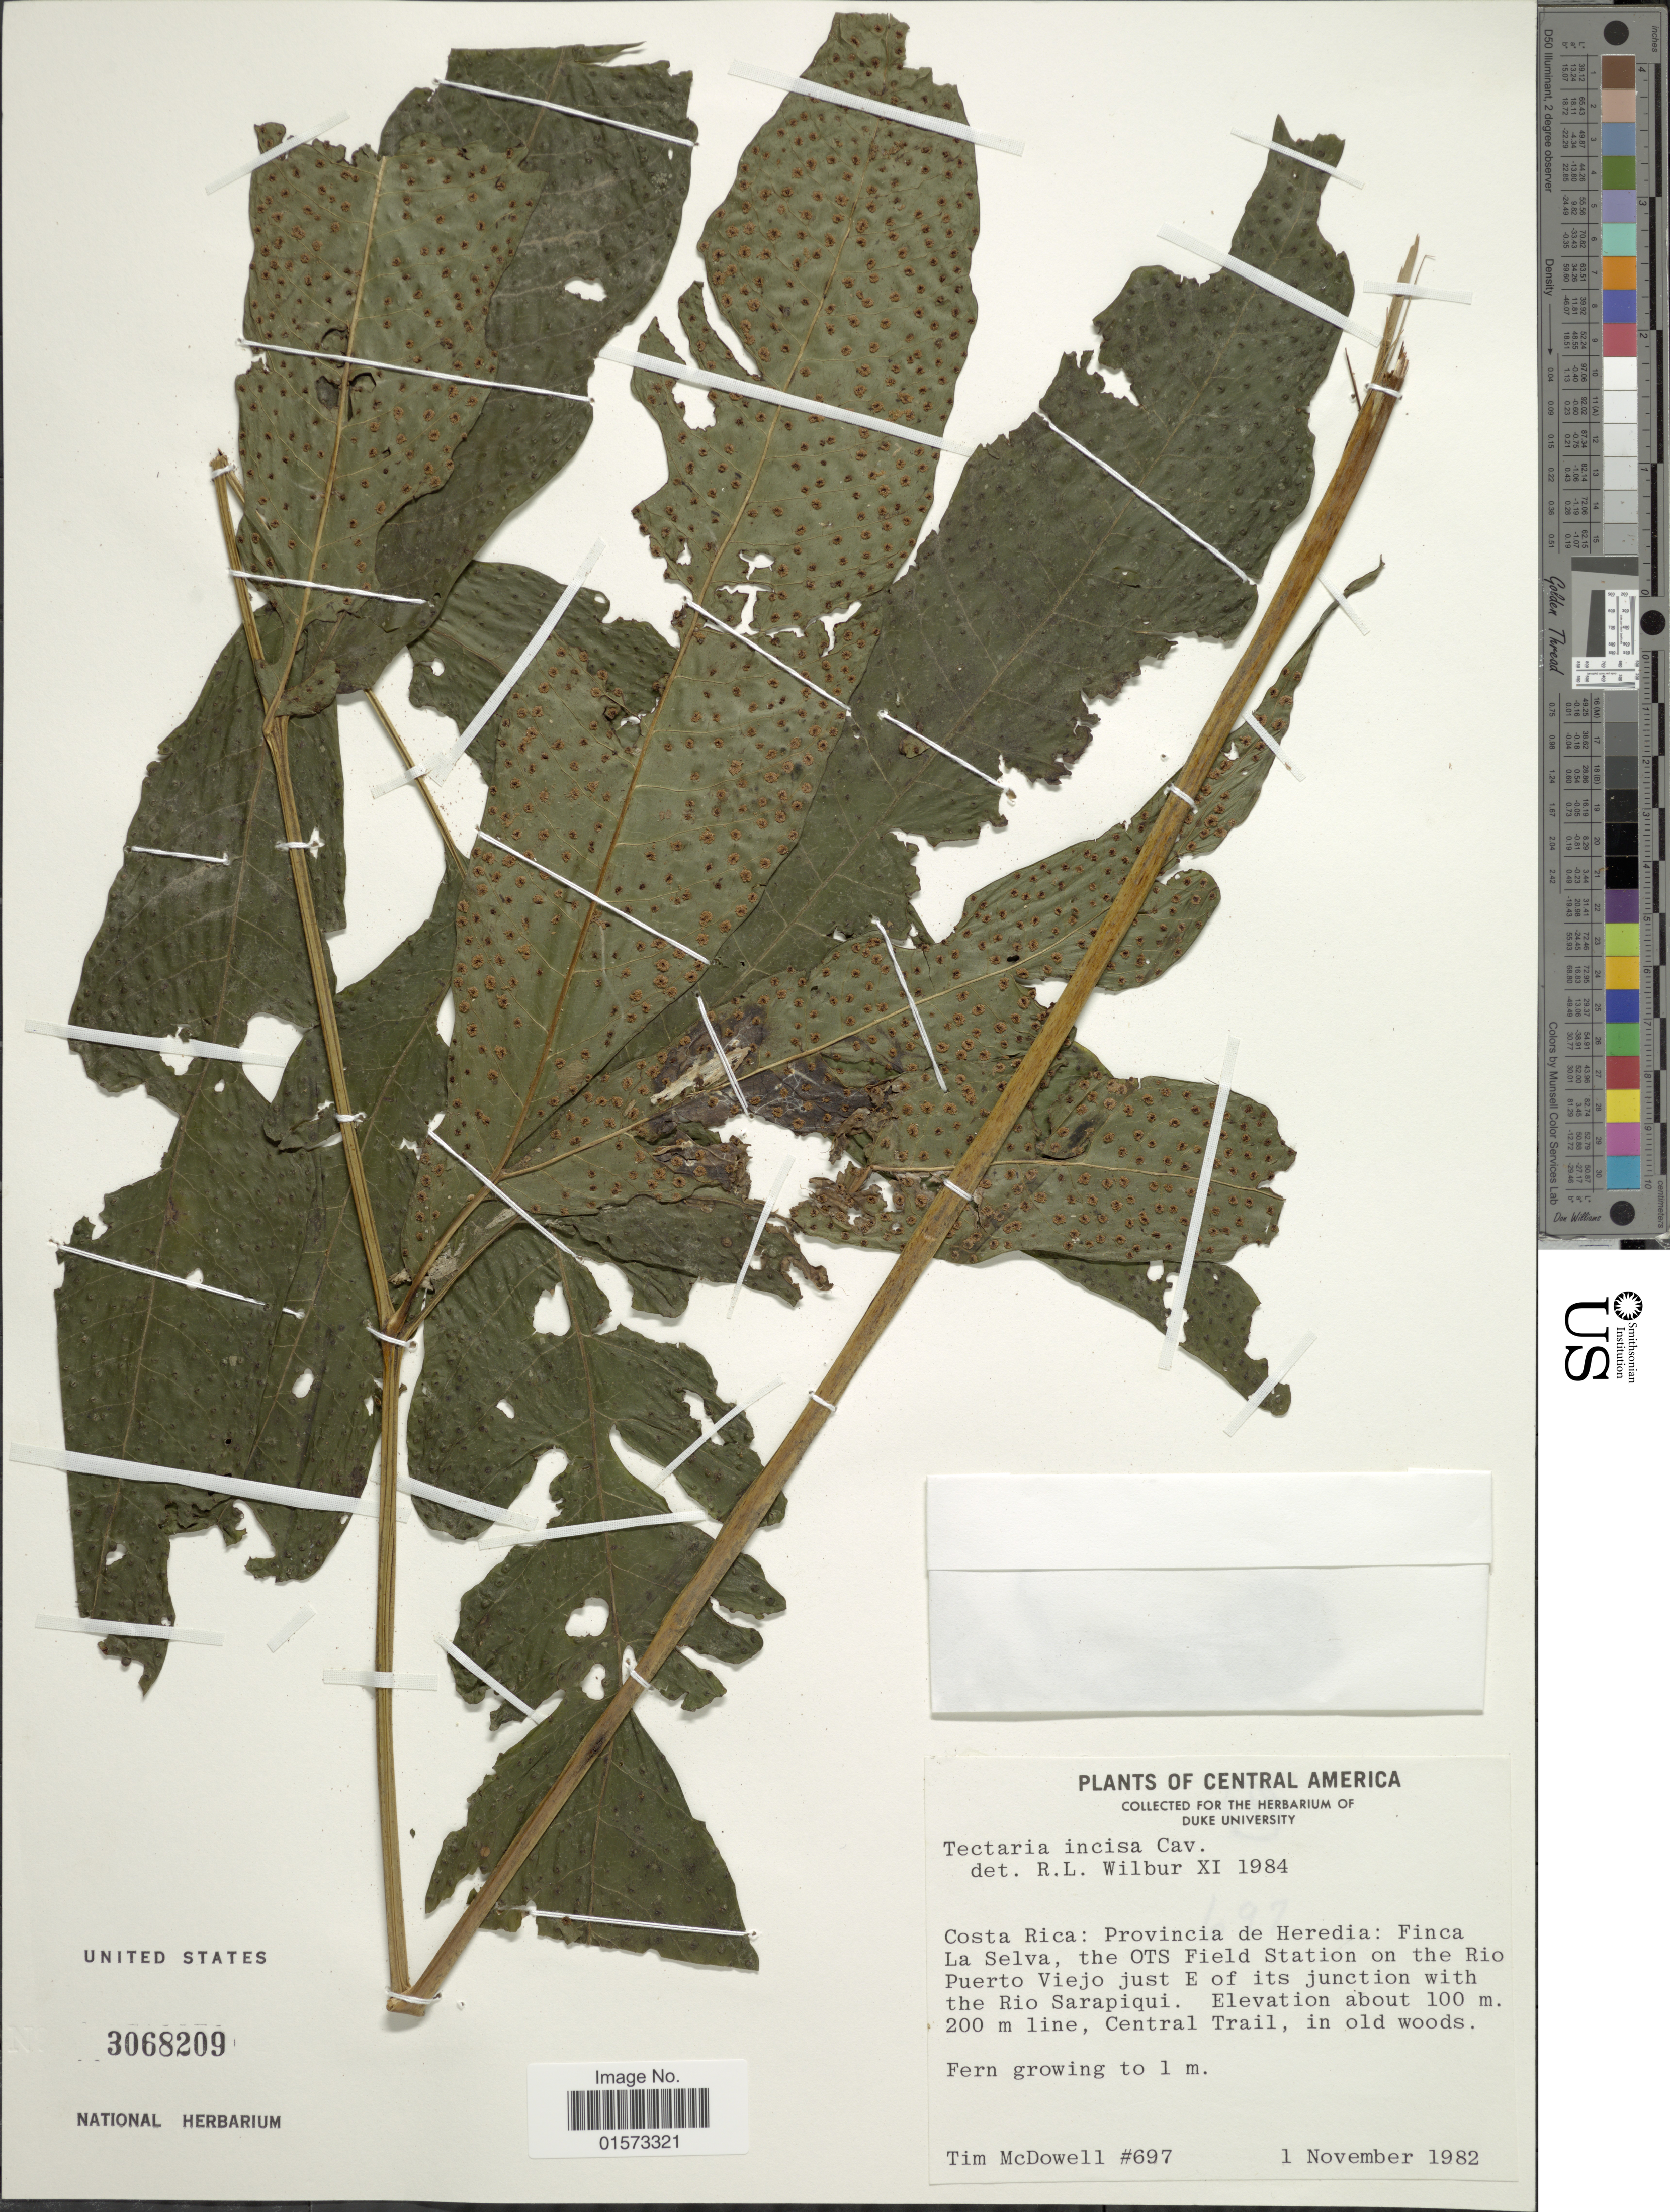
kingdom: Plantae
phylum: Tracheophyta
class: Polypodiopsida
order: Polypodiales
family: Tectariaceae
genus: Tectaria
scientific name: Tectaria incisa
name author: Cav.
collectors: T. McDowell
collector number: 697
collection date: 1982-11-01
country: Costa Rica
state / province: Heredia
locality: Provincia de Heredia: Finca La Selva, the OTS Field Station on the Rio Puerto Viejo just E of its junction with the Rio Sarapiqui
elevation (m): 100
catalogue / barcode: US 3068209